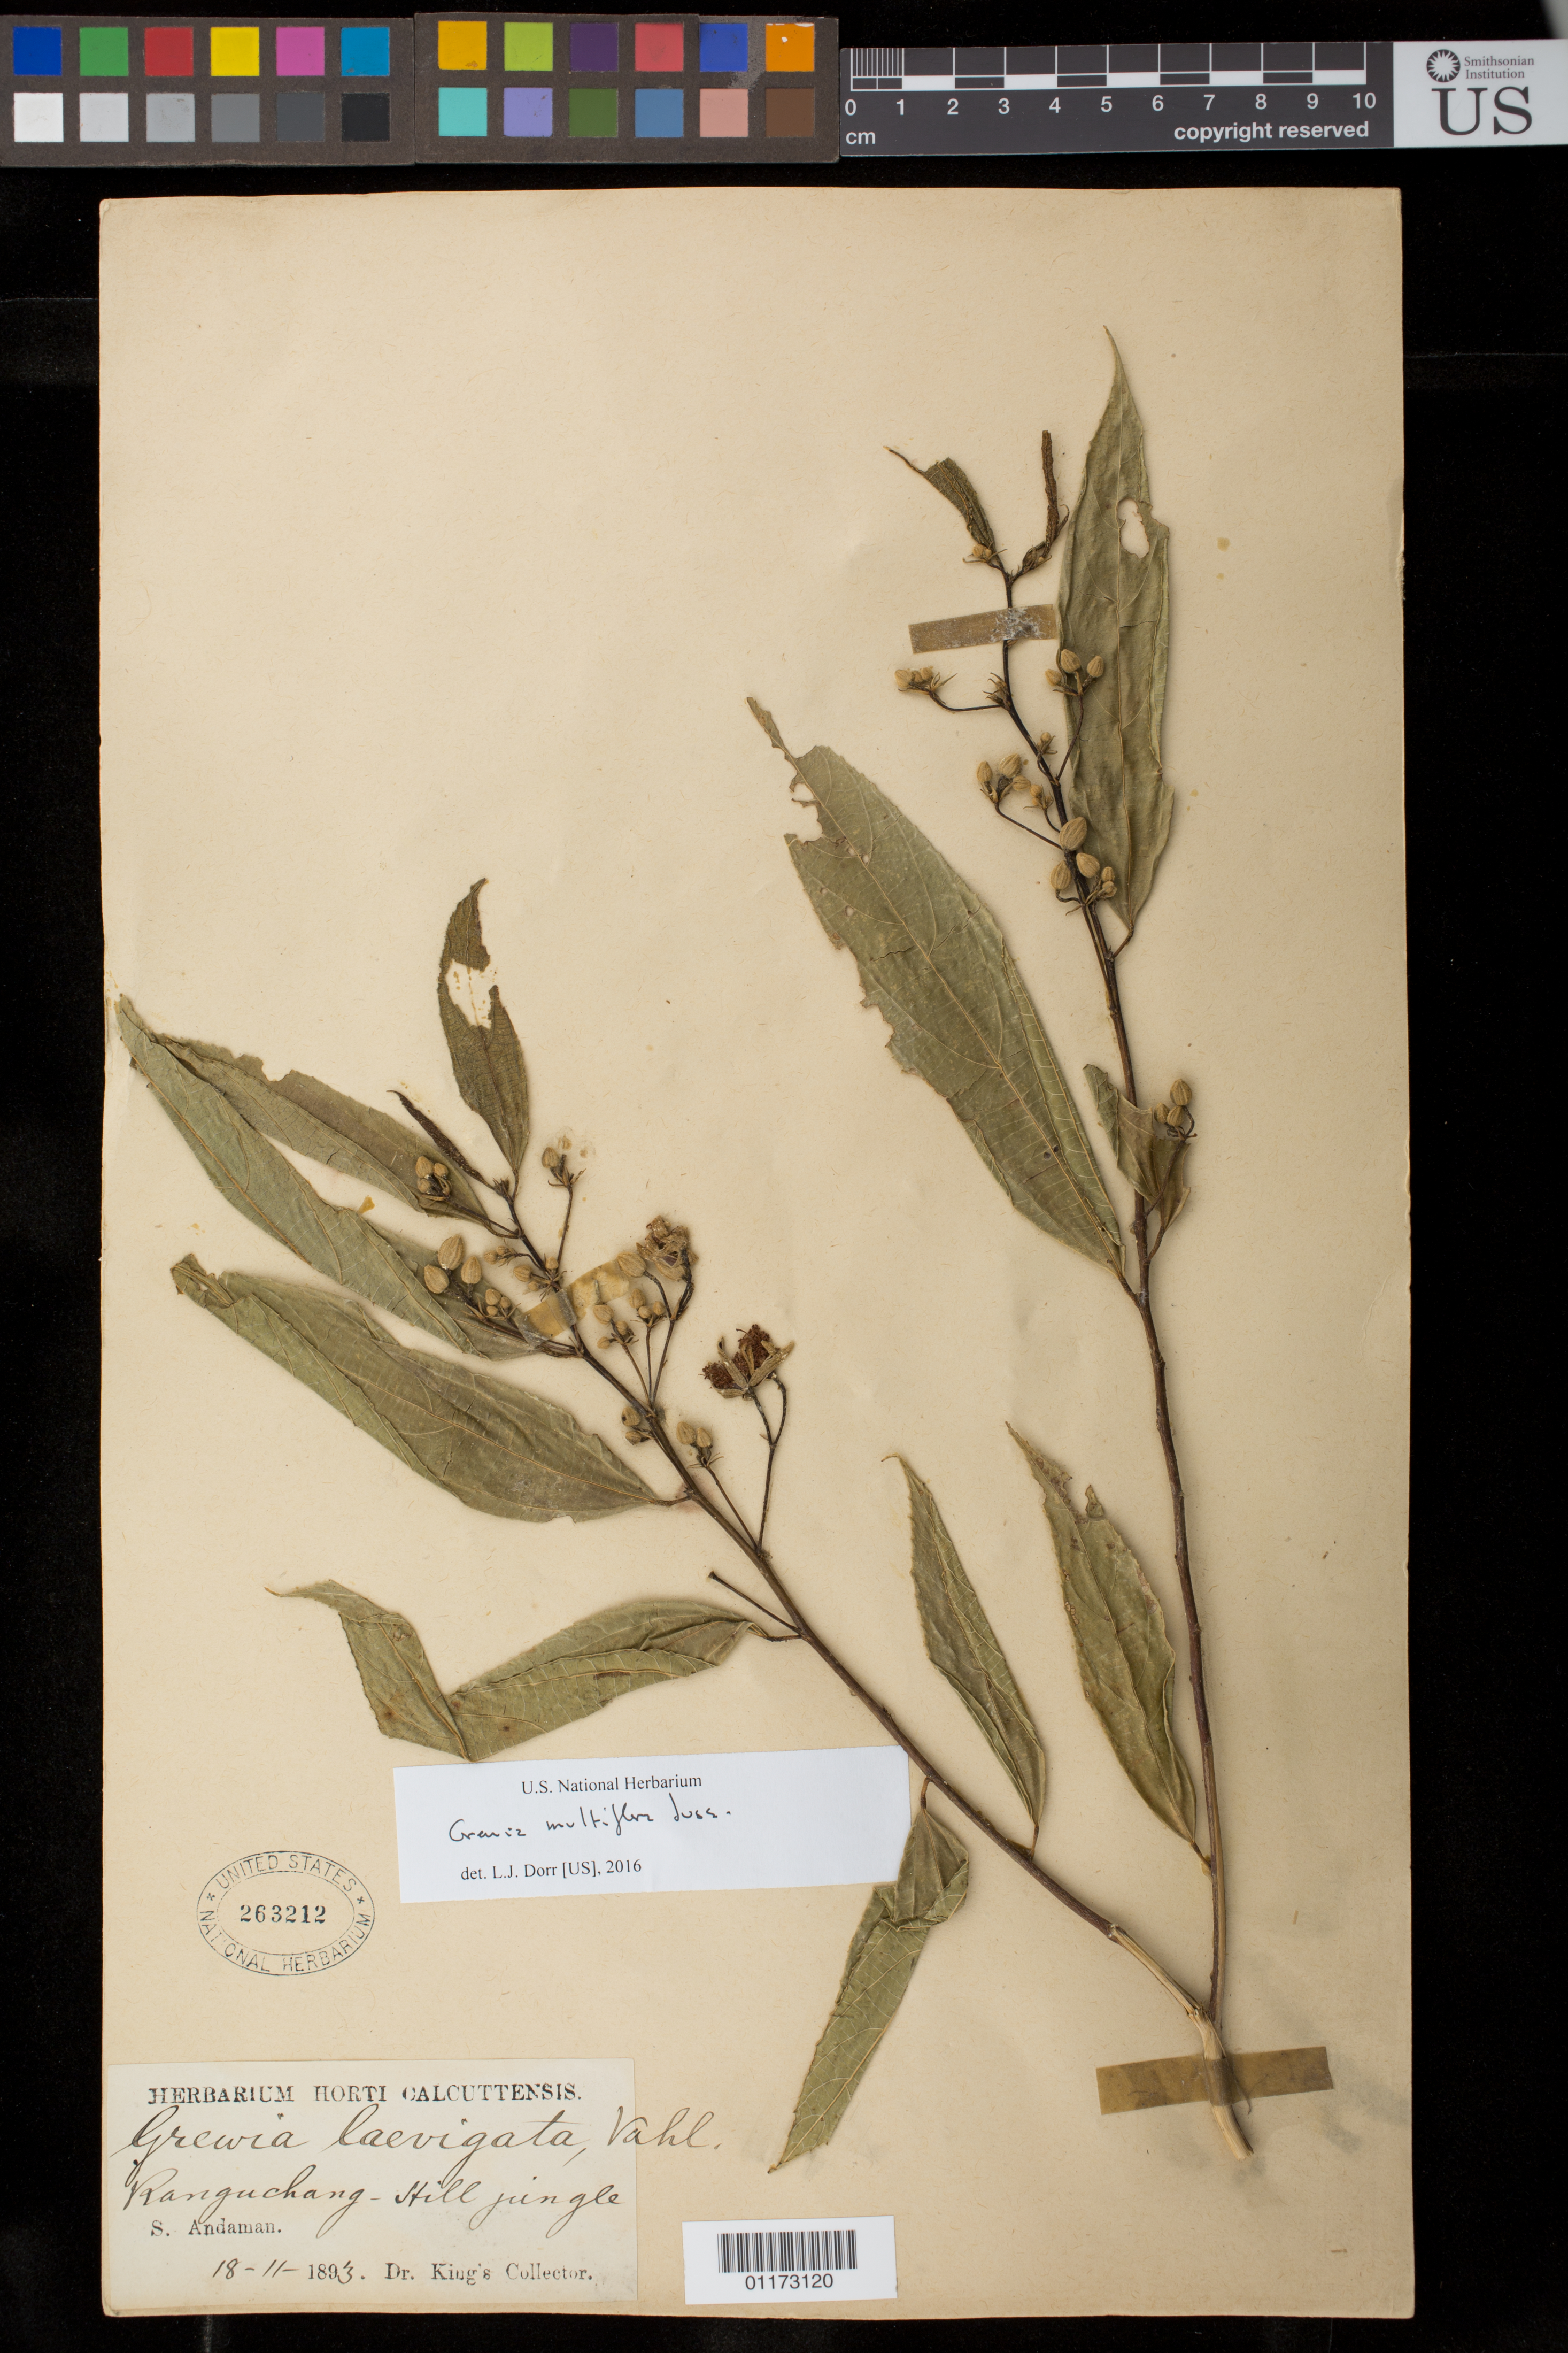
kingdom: Plantae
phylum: Tracheophyta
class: Magnoliopsida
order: Malvales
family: Malvaceae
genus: Grewia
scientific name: Grewia multiflora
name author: Juss.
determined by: Dorr, L. J., (BOT), Smithsonian Institution - National Museum of Natural History (UNITED STATES)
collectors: King, Dr.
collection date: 1893-11-18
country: India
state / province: Andaman and Nicobar Islands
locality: Ranguchang - Hill jungle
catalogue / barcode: US 263212